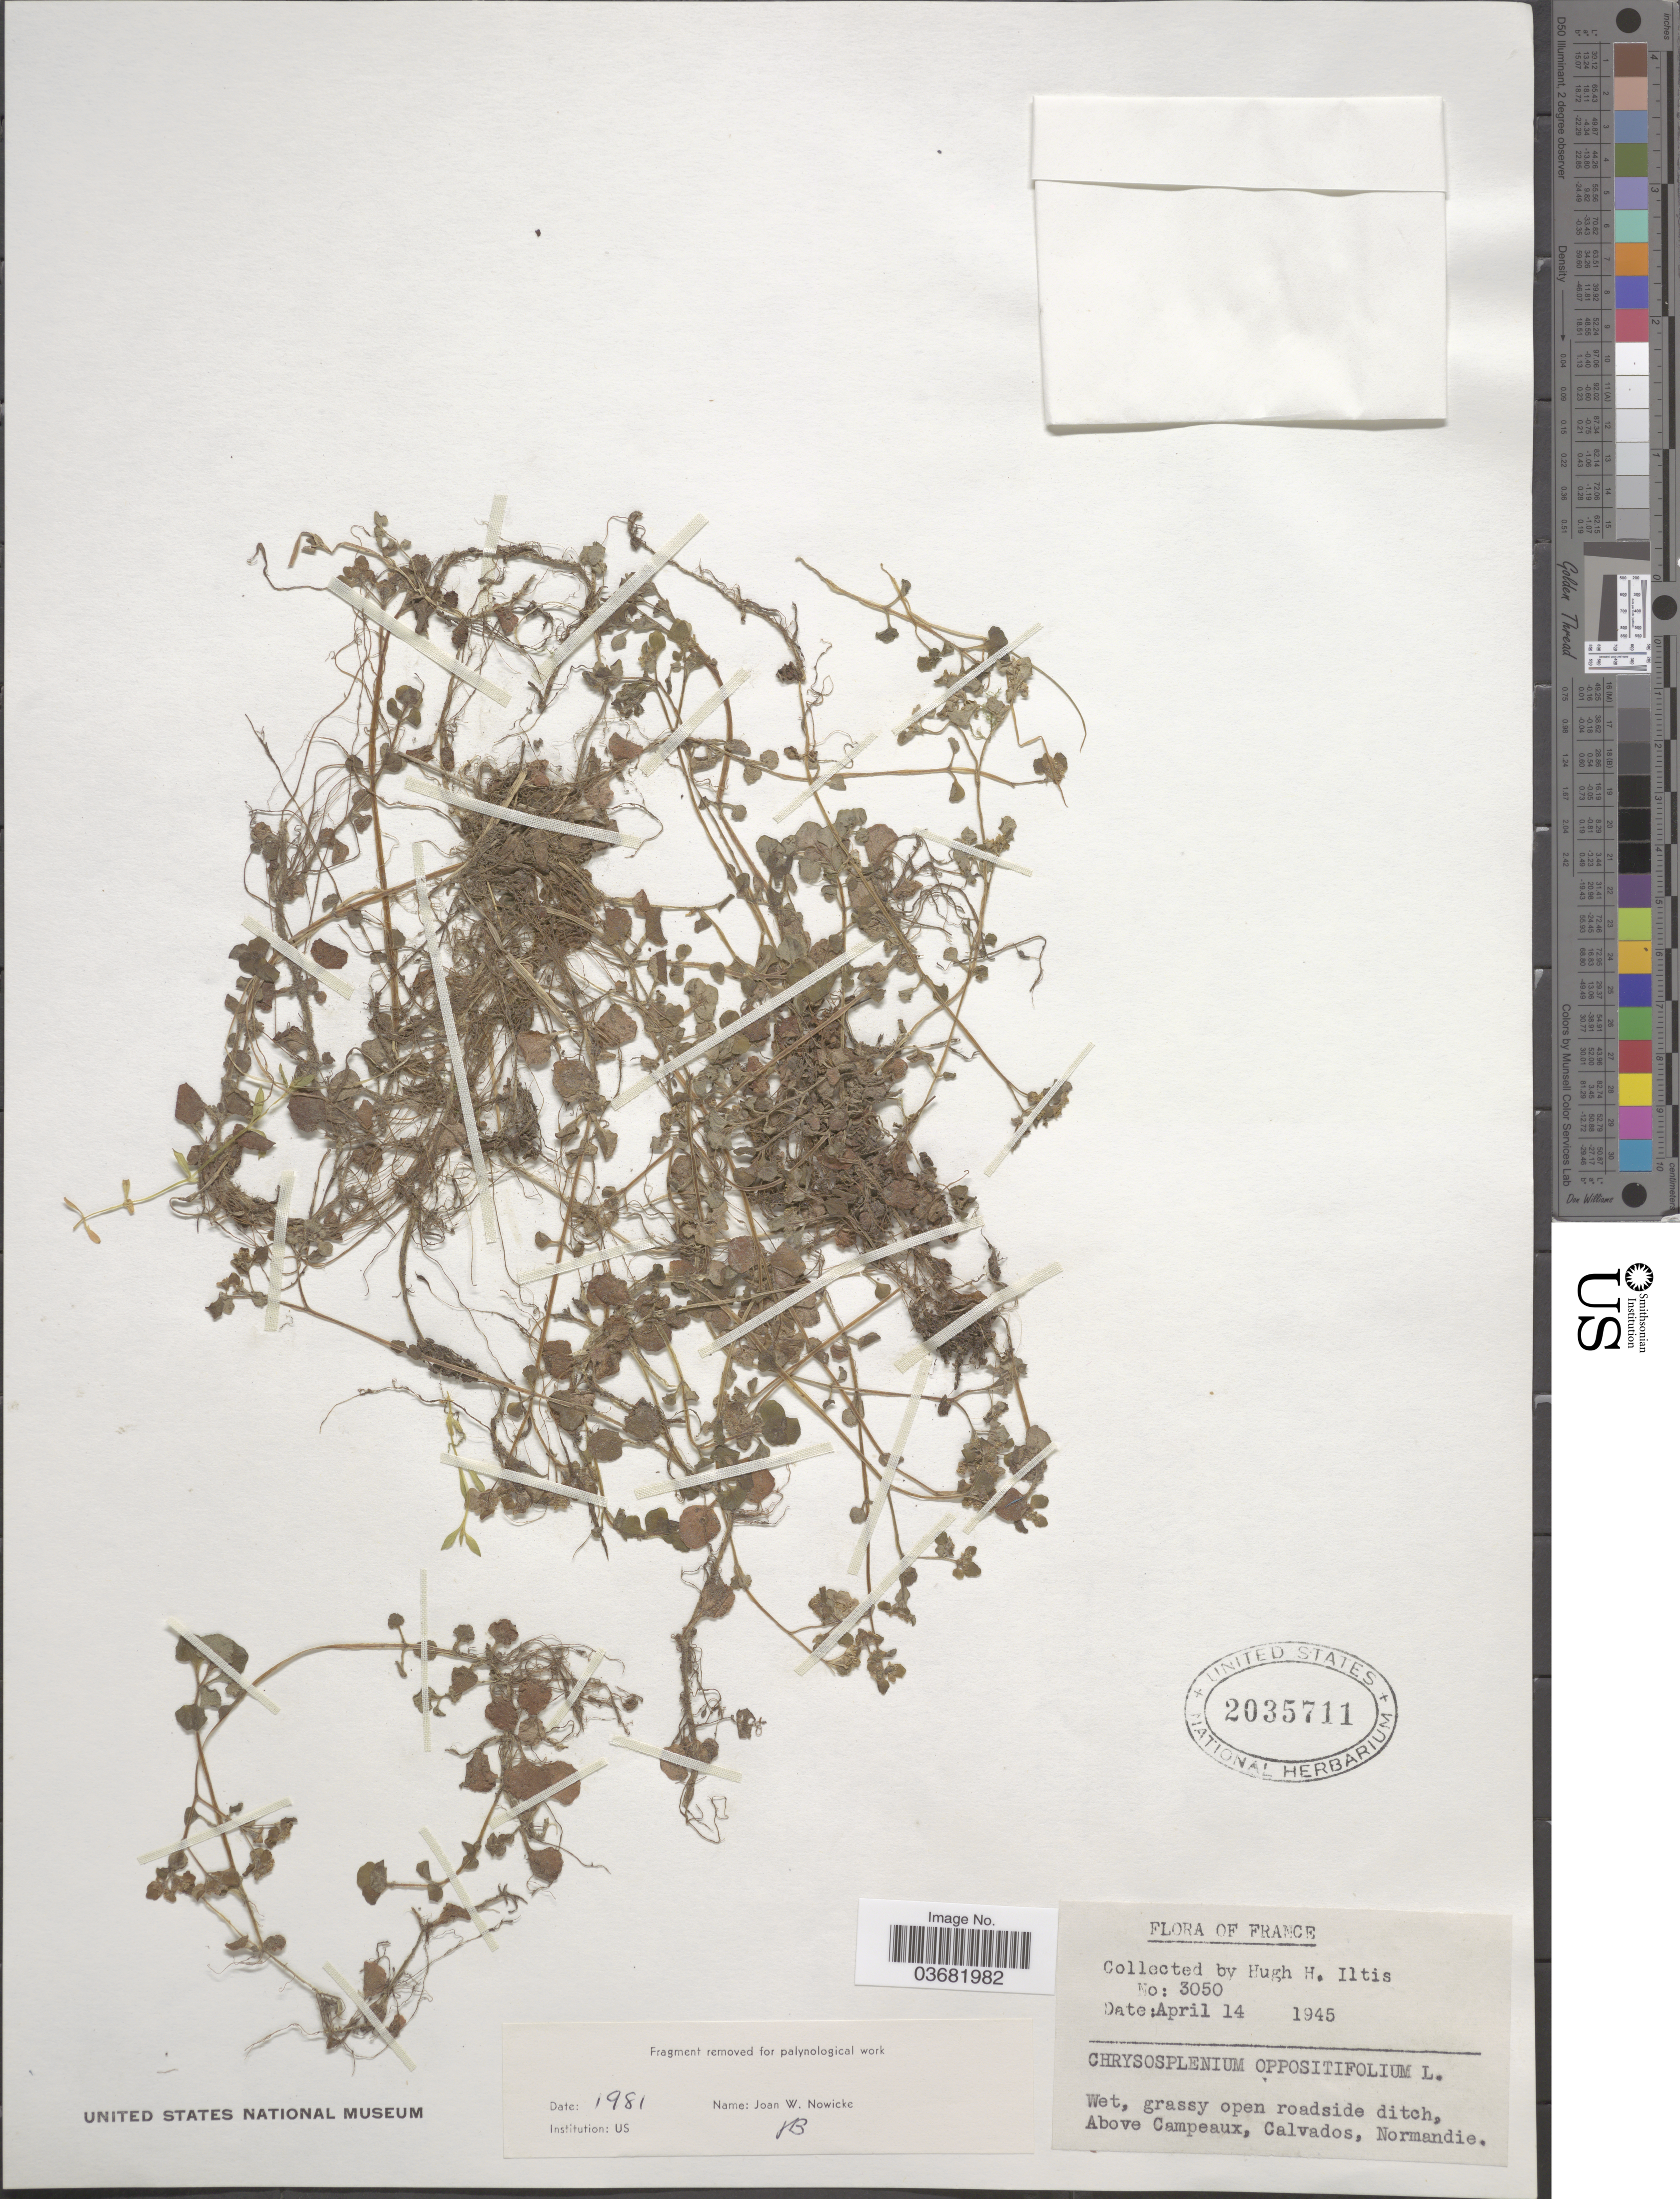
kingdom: Plantae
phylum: Tracheophyta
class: Magnoliopsida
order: Saxifragales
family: Saxifragaceae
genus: Chrysosplenium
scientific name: Chrysosplenium oppositifolium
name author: L.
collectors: H. H. Iltis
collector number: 3050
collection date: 1945-04-14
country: France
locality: Above Campeaux, Calvados, Normandie.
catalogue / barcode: US 2035711